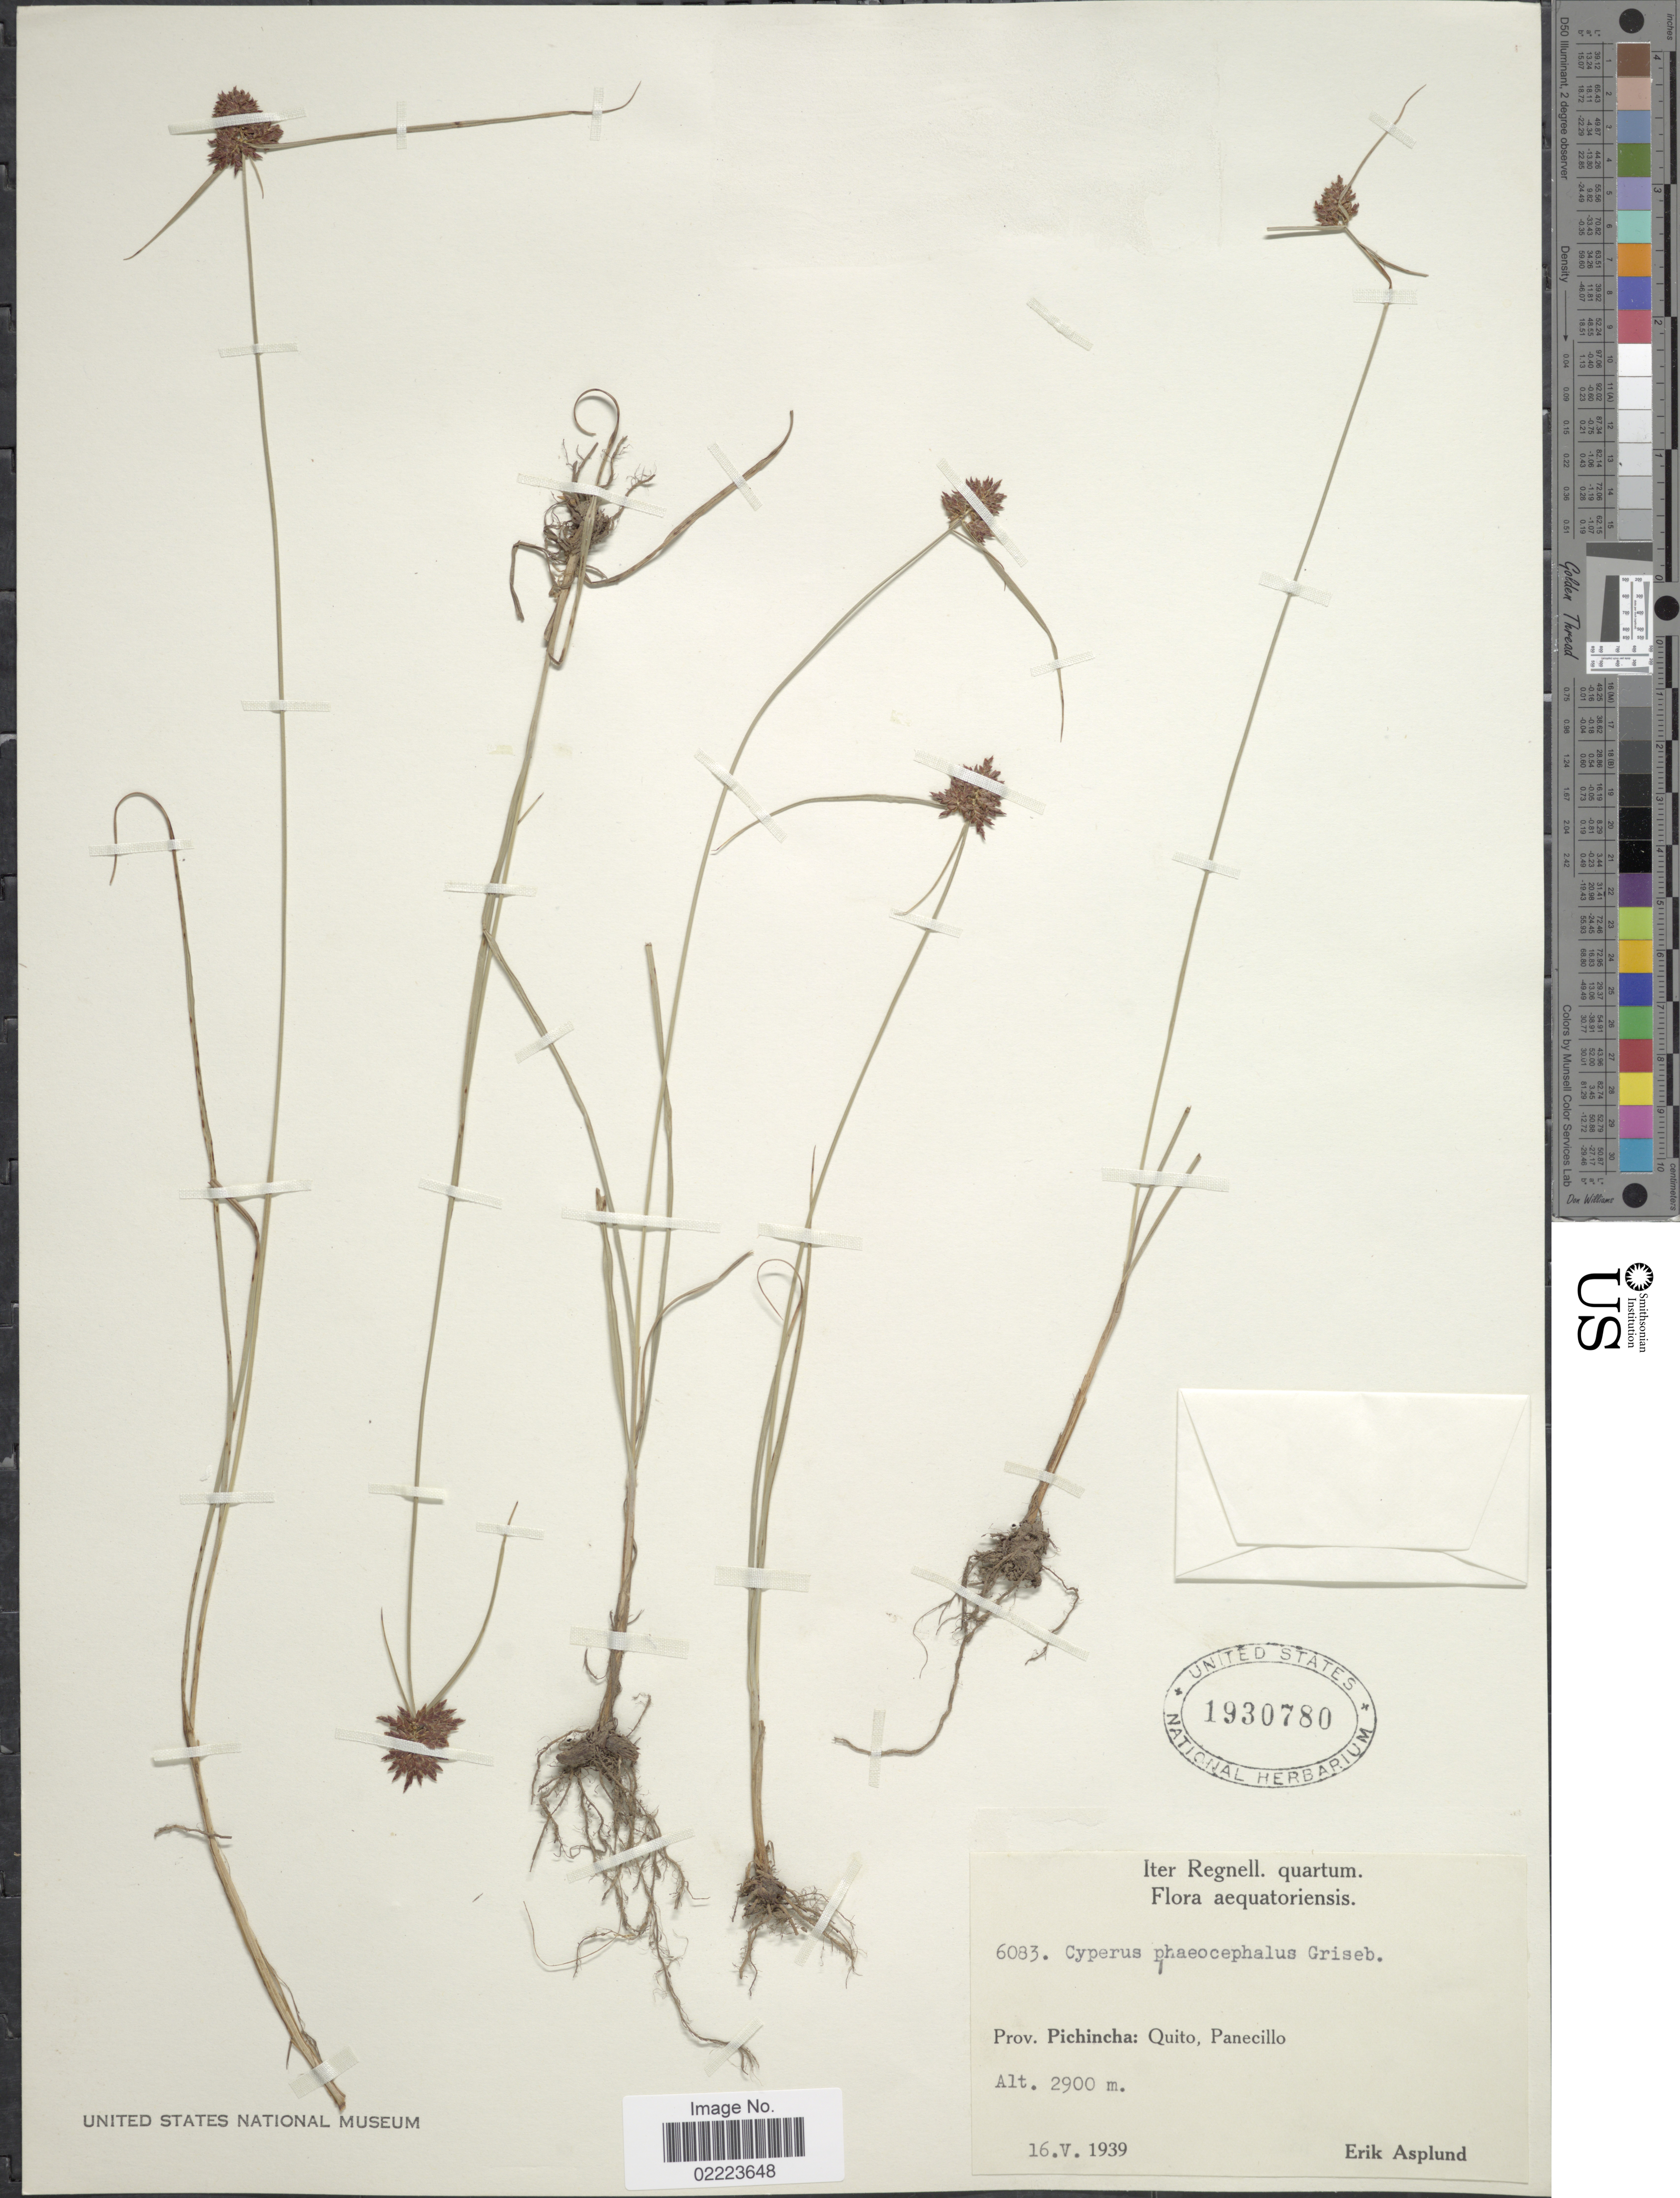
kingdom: Plantae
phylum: Tracheophyta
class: Liliopsida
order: Poales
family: Cyperaceae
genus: Cyperus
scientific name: Cyperus manimae var. manimae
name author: Kunth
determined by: Strong, Mark T., (BOT), Smithsonian Institution - National Museum of Natural History (UNITED STATES)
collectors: E. Asplund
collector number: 6083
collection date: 1939-05-16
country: Ecuador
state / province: Pichincha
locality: Quito, Panecillo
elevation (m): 2900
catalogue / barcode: US 1930780